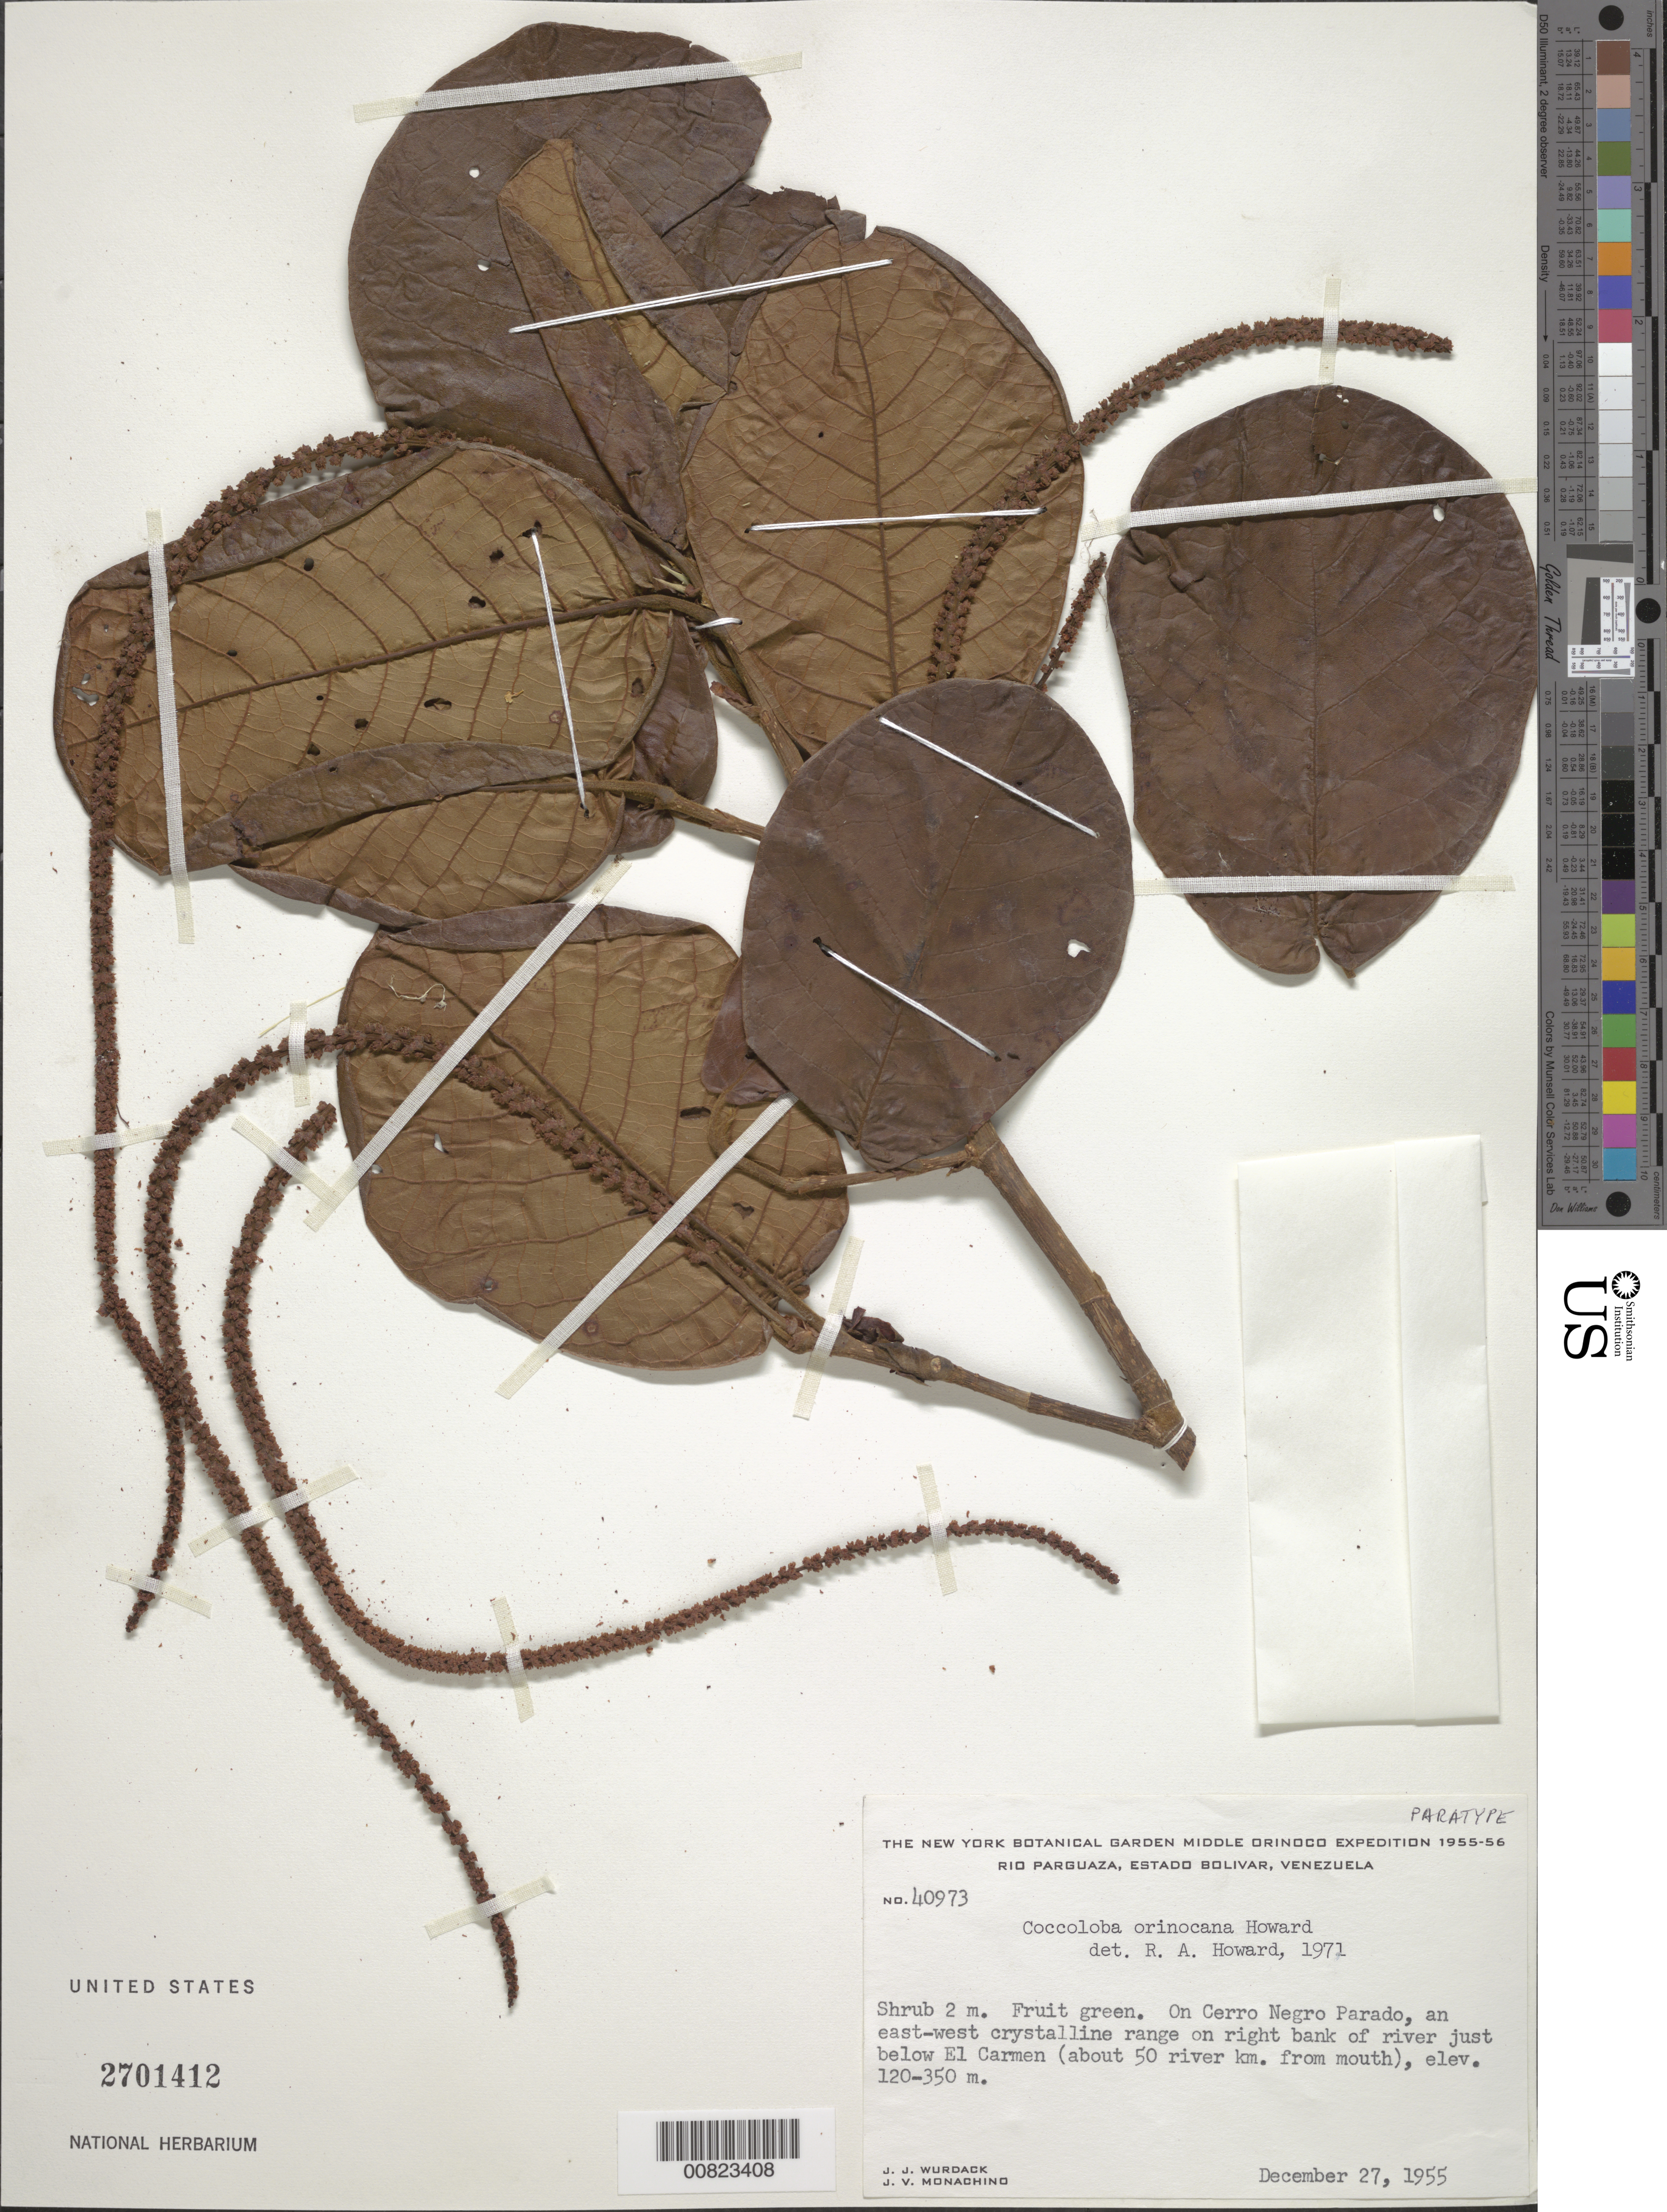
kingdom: Plantae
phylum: Tracheophyta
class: Magnoliopsida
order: Caryophyllales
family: Polygonaceae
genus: Coccoloba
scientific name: Coccoloba orinocana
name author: R.A. Howard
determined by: Howard, R. A.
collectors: J. J. Wurdack & J. V. Monachino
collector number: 40973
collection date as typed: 27-Dec-55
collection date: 1955-12-27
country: Venezuela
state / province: Bolívar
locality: Río Parguaza, Cerro Negro Parado, below El Carmen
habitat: E-W crystalline range on right riverbank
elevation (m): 120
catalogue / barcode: US 2701412